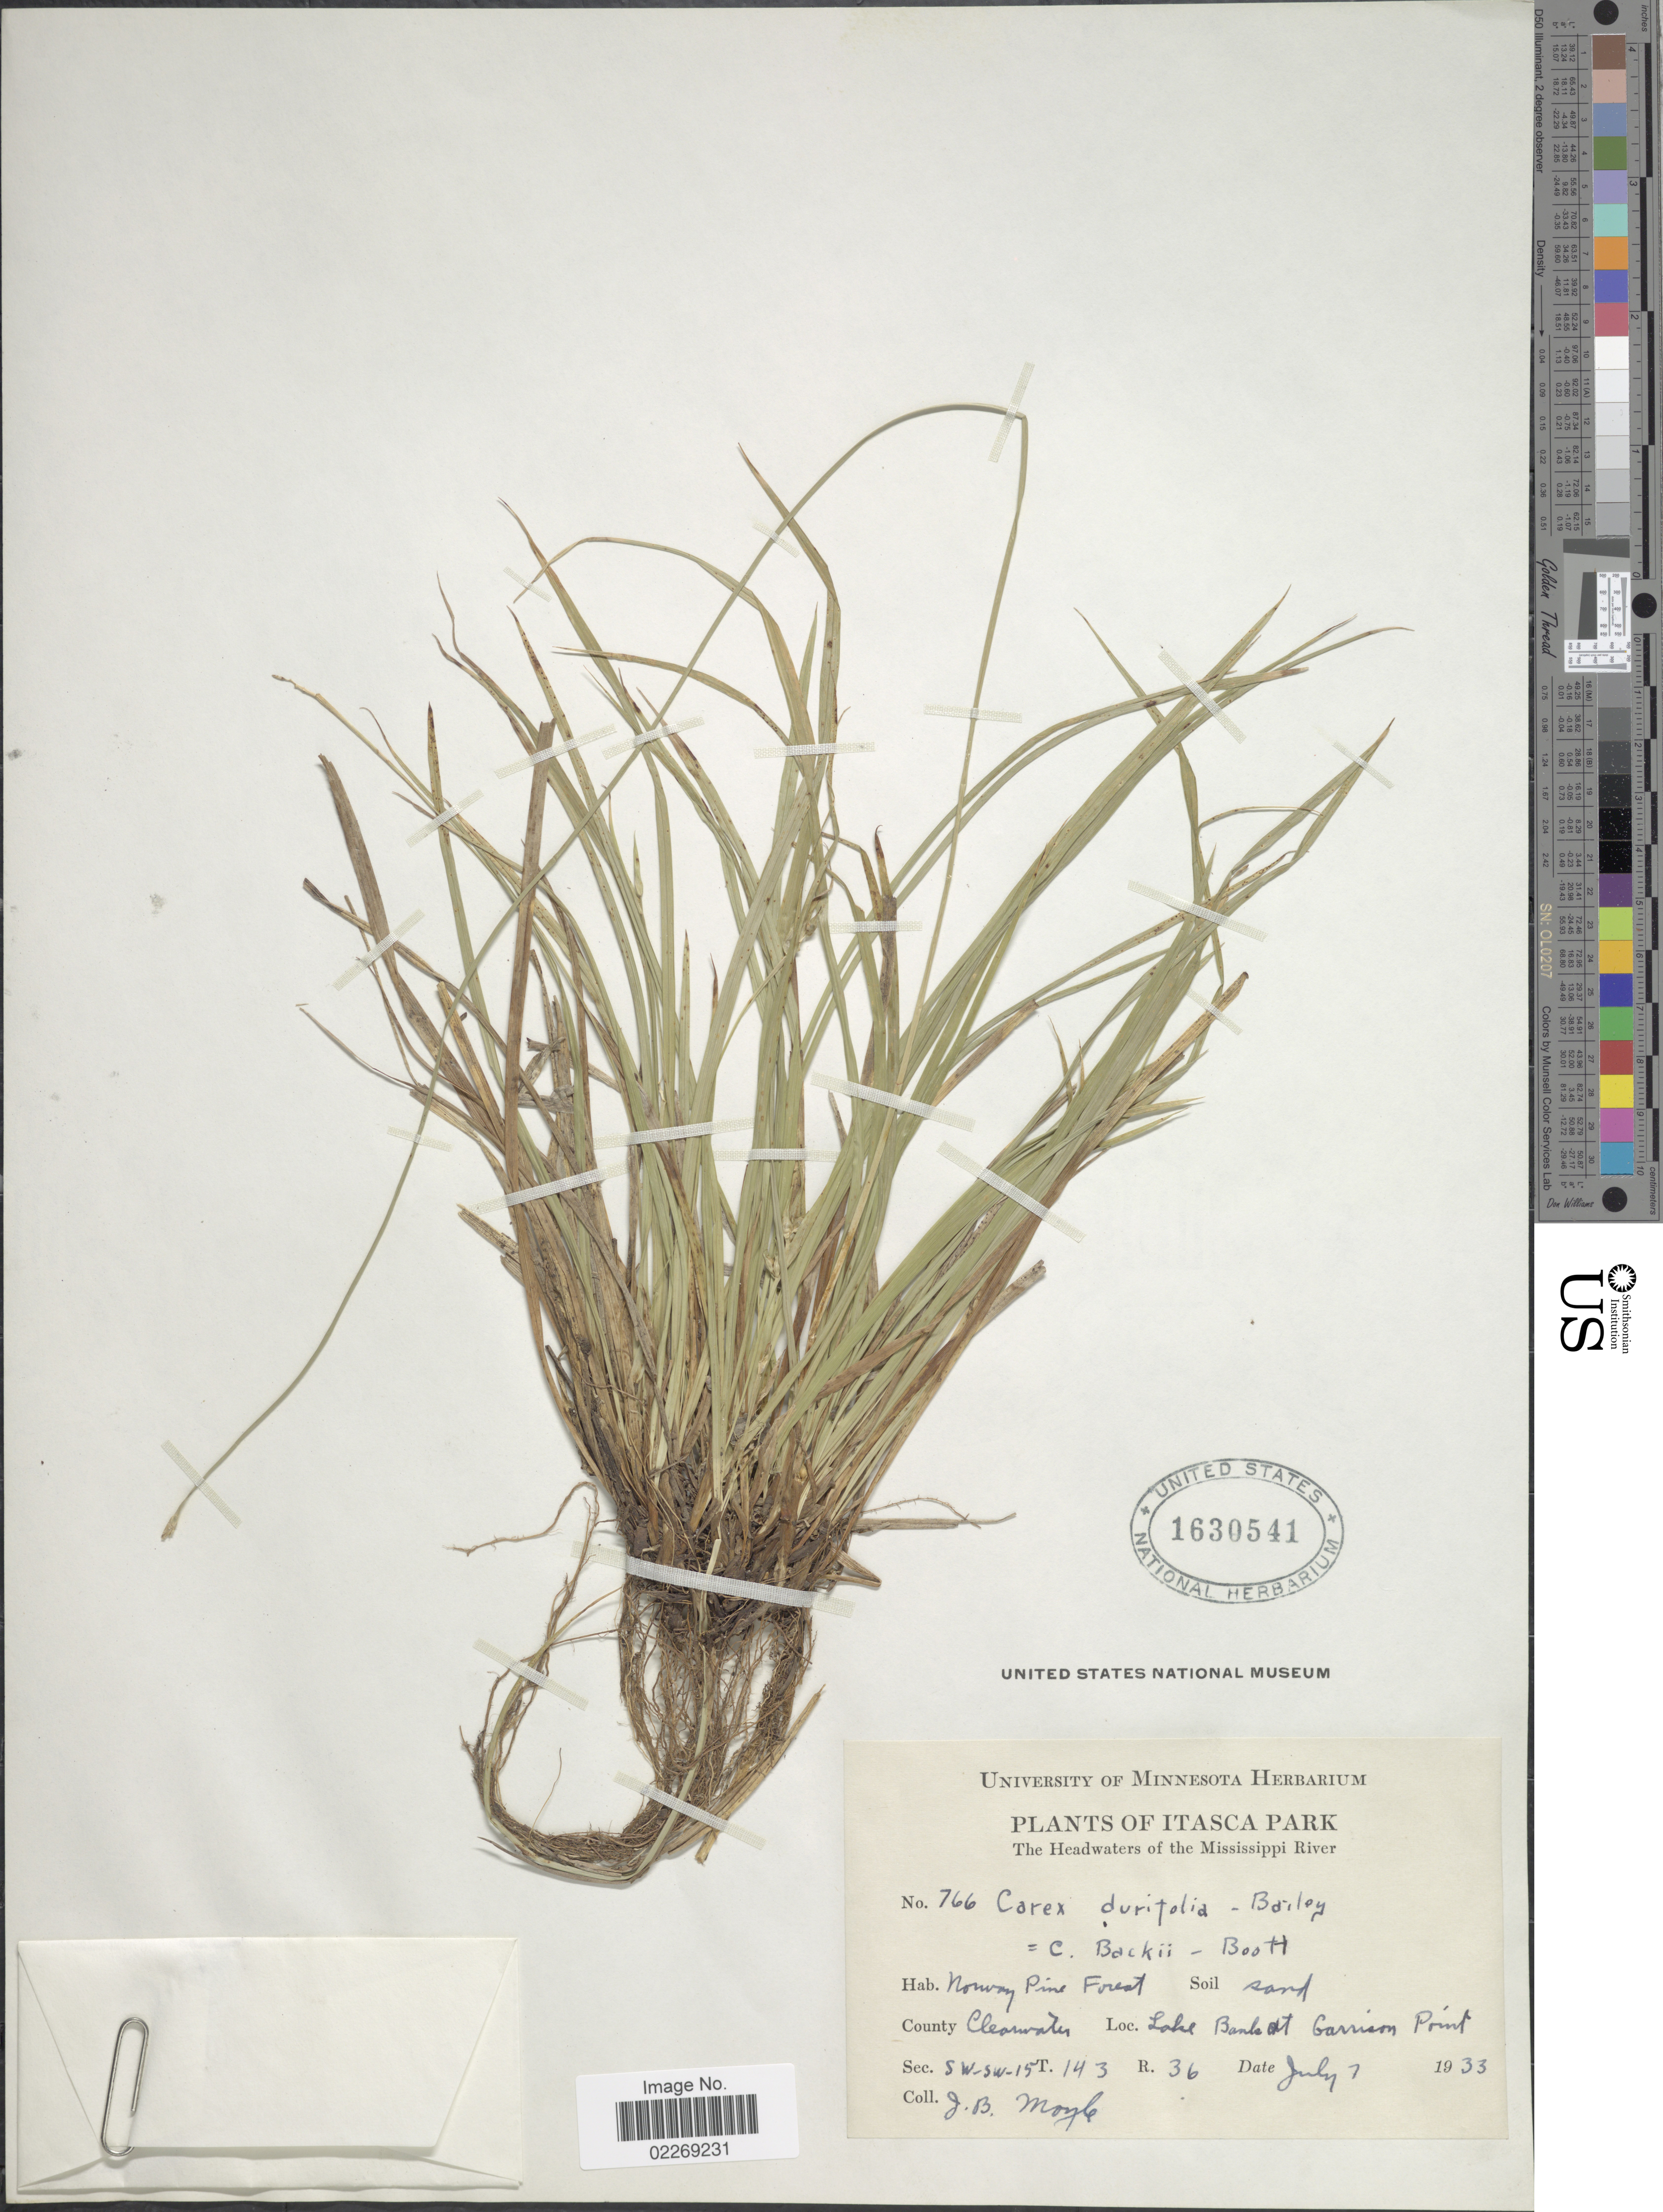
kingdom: Plantae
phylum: Tracheophyta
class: Liliopsida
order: Poales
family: Cyperaceae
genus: Carex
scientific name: Carex backii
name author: Boott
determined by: Strong, Mark T., (BOT), Smithsonian Institution - National Museum of Natural History (UNITED STATES)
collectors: J. Moyle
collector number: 766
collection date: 1933-07-07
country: United States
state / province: Minnesota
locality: Itasca Park. The Headwaters of the Mississippi River. Norway Pine Forest. County Clearwater. Lake Bank at Garrison Point. Sec. SW-SW-15 T.143 R.36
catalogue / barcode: US 1630541